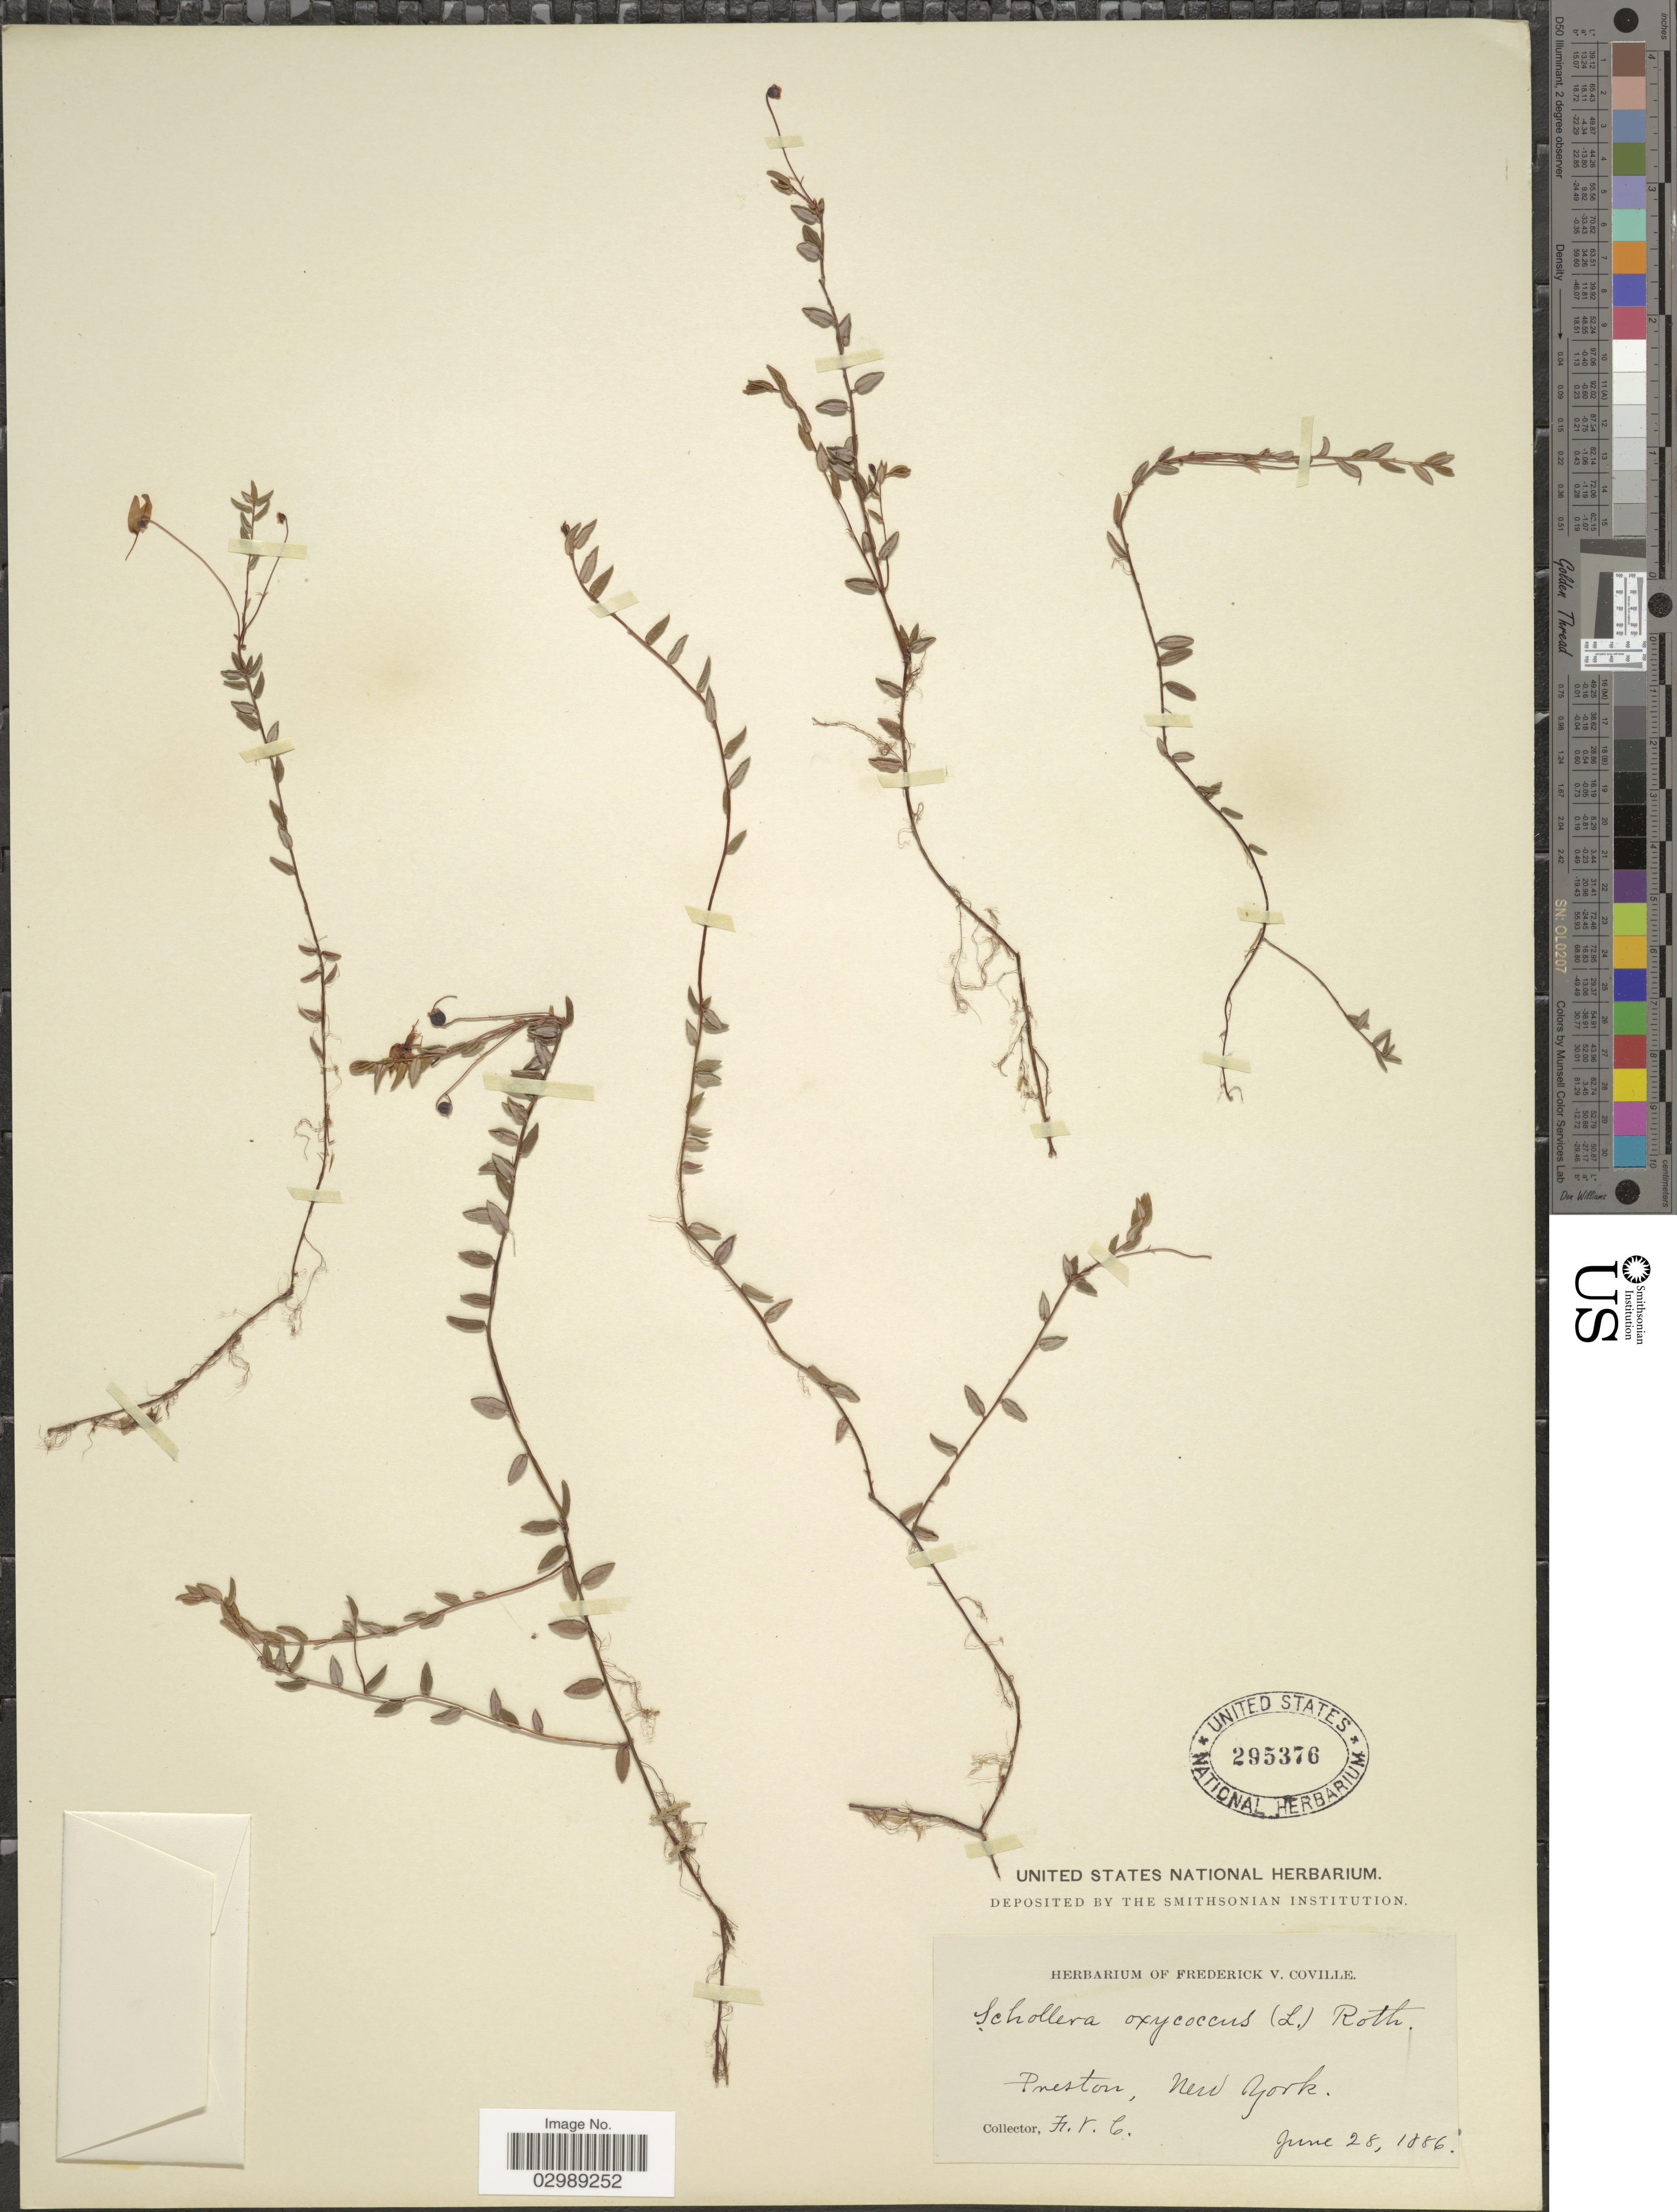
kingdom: Plantae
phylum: Tracheophyta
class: Magnoliopsida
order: Ericales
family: Ericaceae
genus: Vaccinium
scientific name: Vaccinium oxycoccos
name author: L.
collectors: F. V. Coville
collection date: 1886-06-28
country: United States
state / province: New York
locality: Preston.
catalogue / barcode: US 295376